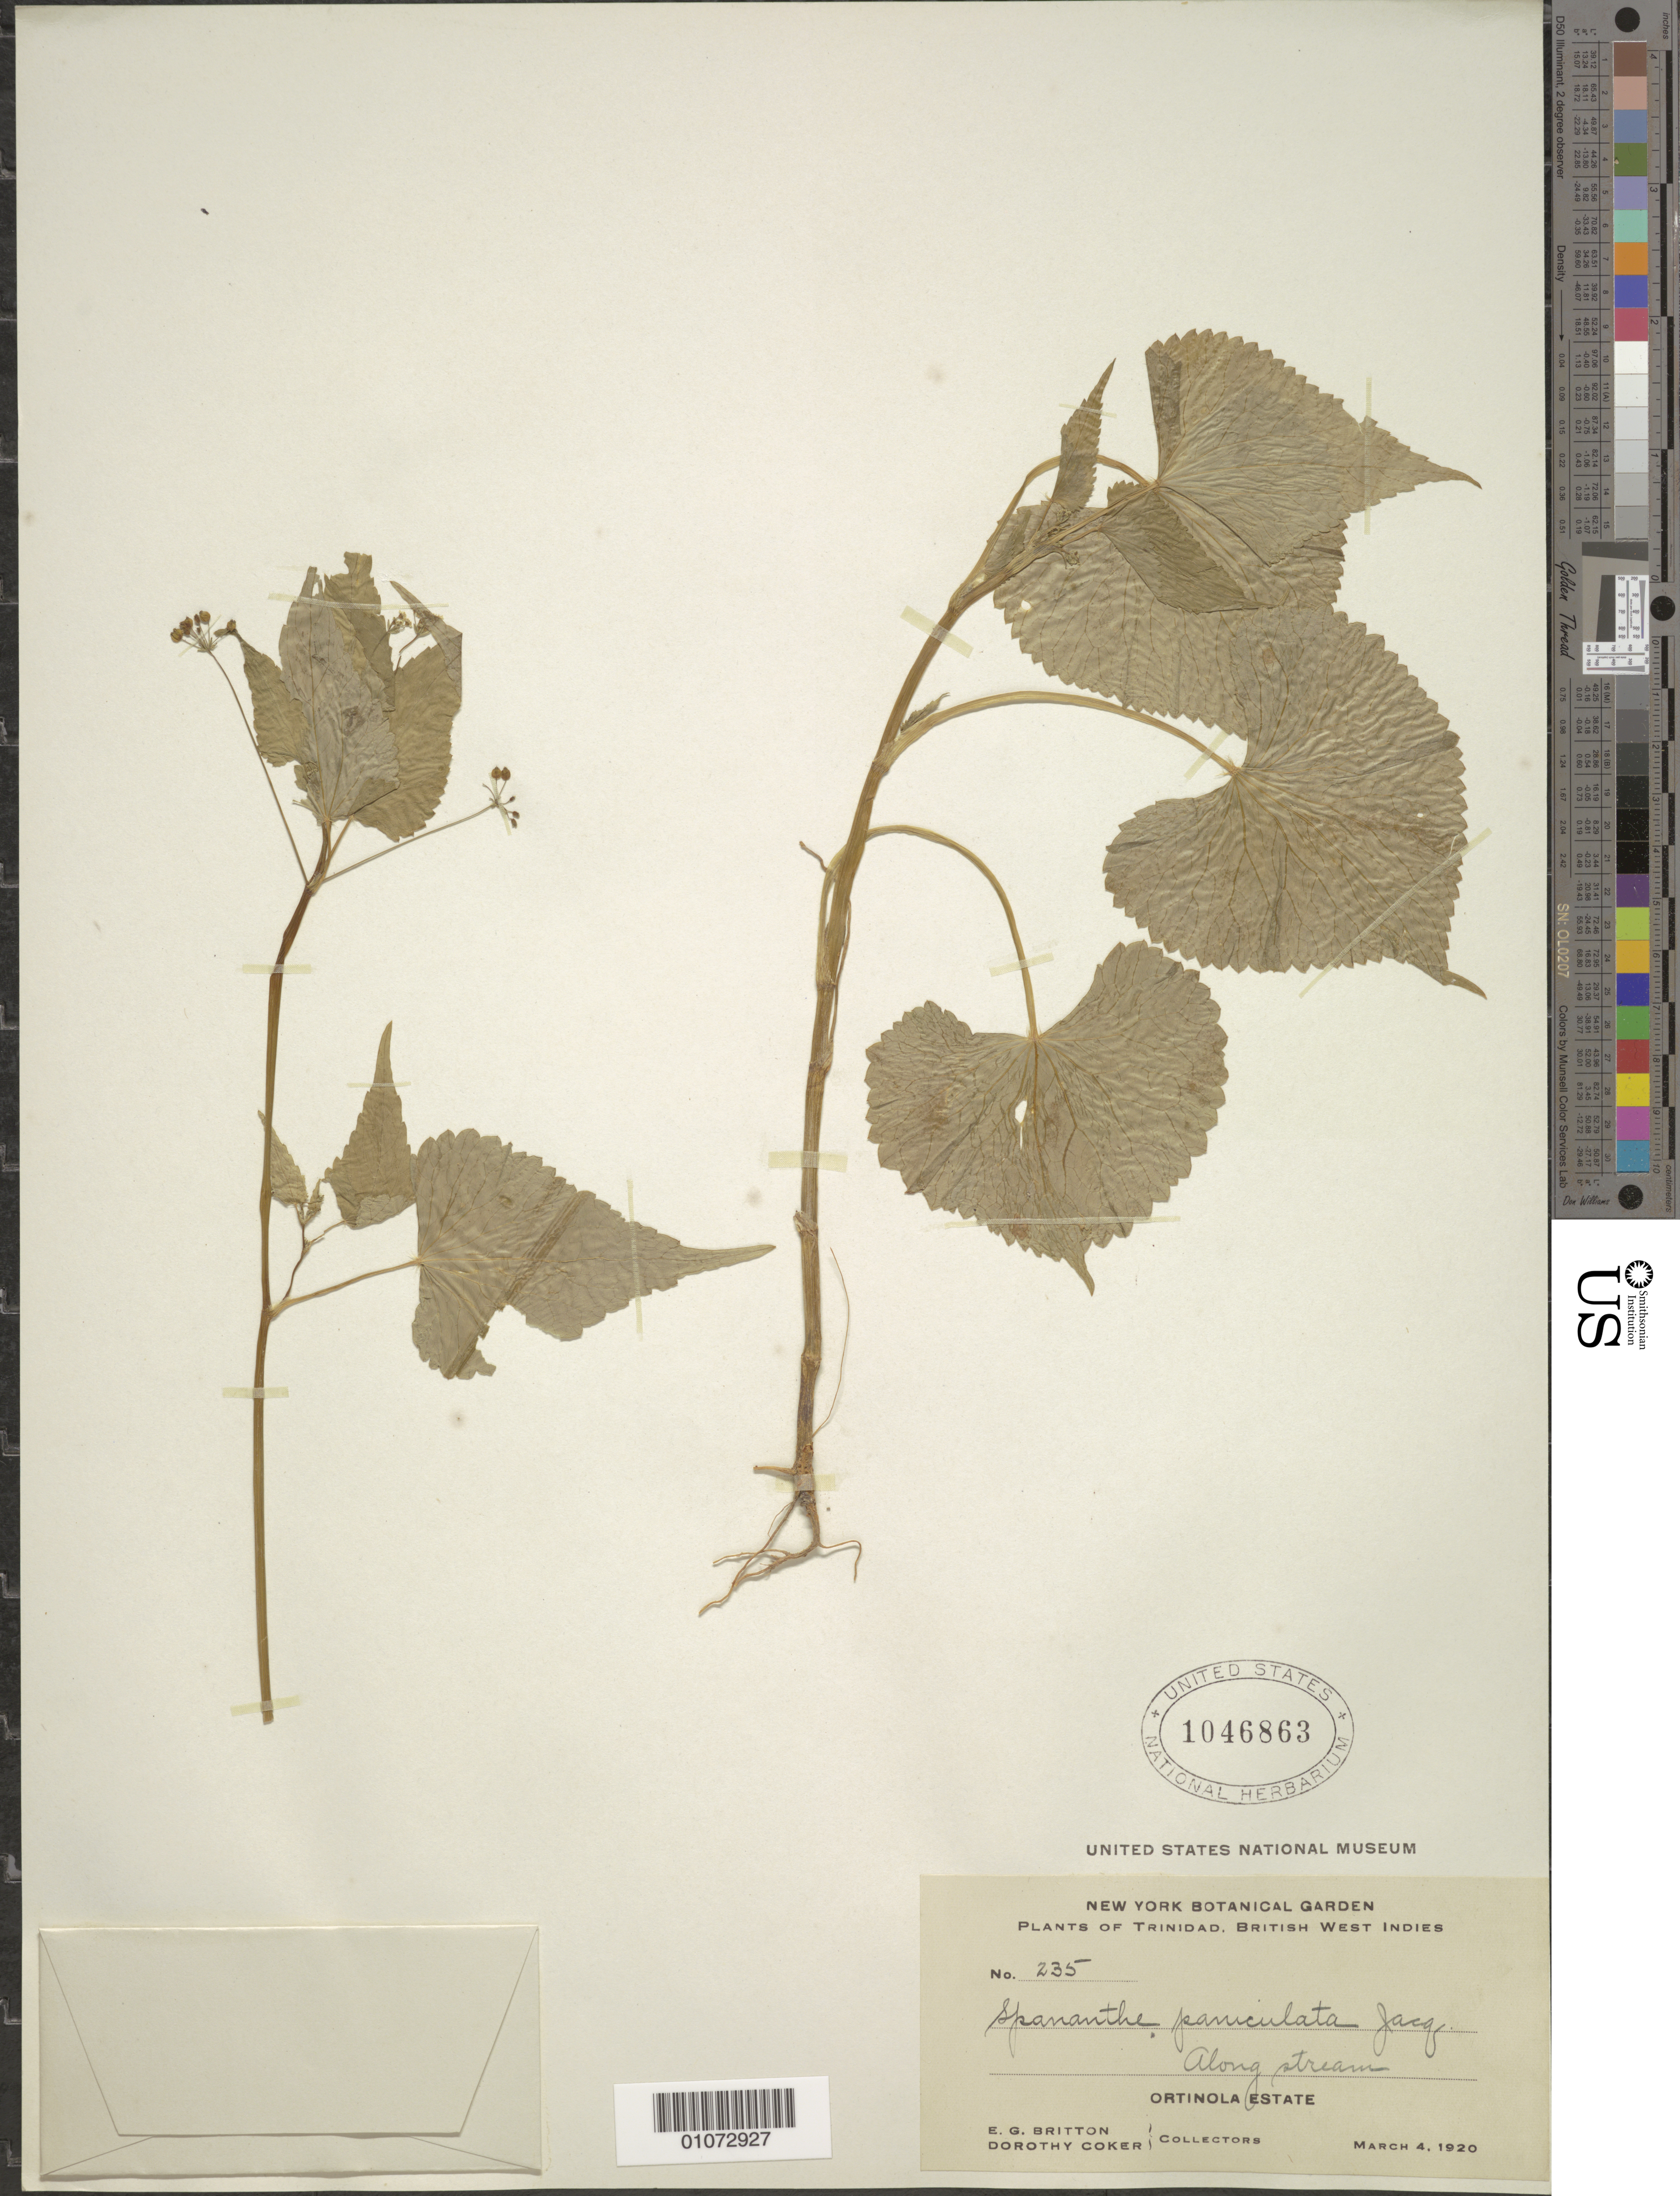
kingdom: Plantae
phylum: Tracheophyta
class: Magnoliopsida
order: Apiales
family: Apiaceae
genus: Spananthe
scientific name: Spananthe paniculata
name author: Jacq.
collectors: E. G. Britton & D. Coker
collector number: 235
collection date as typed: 04 Mar 1920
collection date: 1920-03-04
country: Trinidad and Tobago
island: Trinidad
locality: Ortinola Estate, along stream.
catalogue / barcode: US 1046863